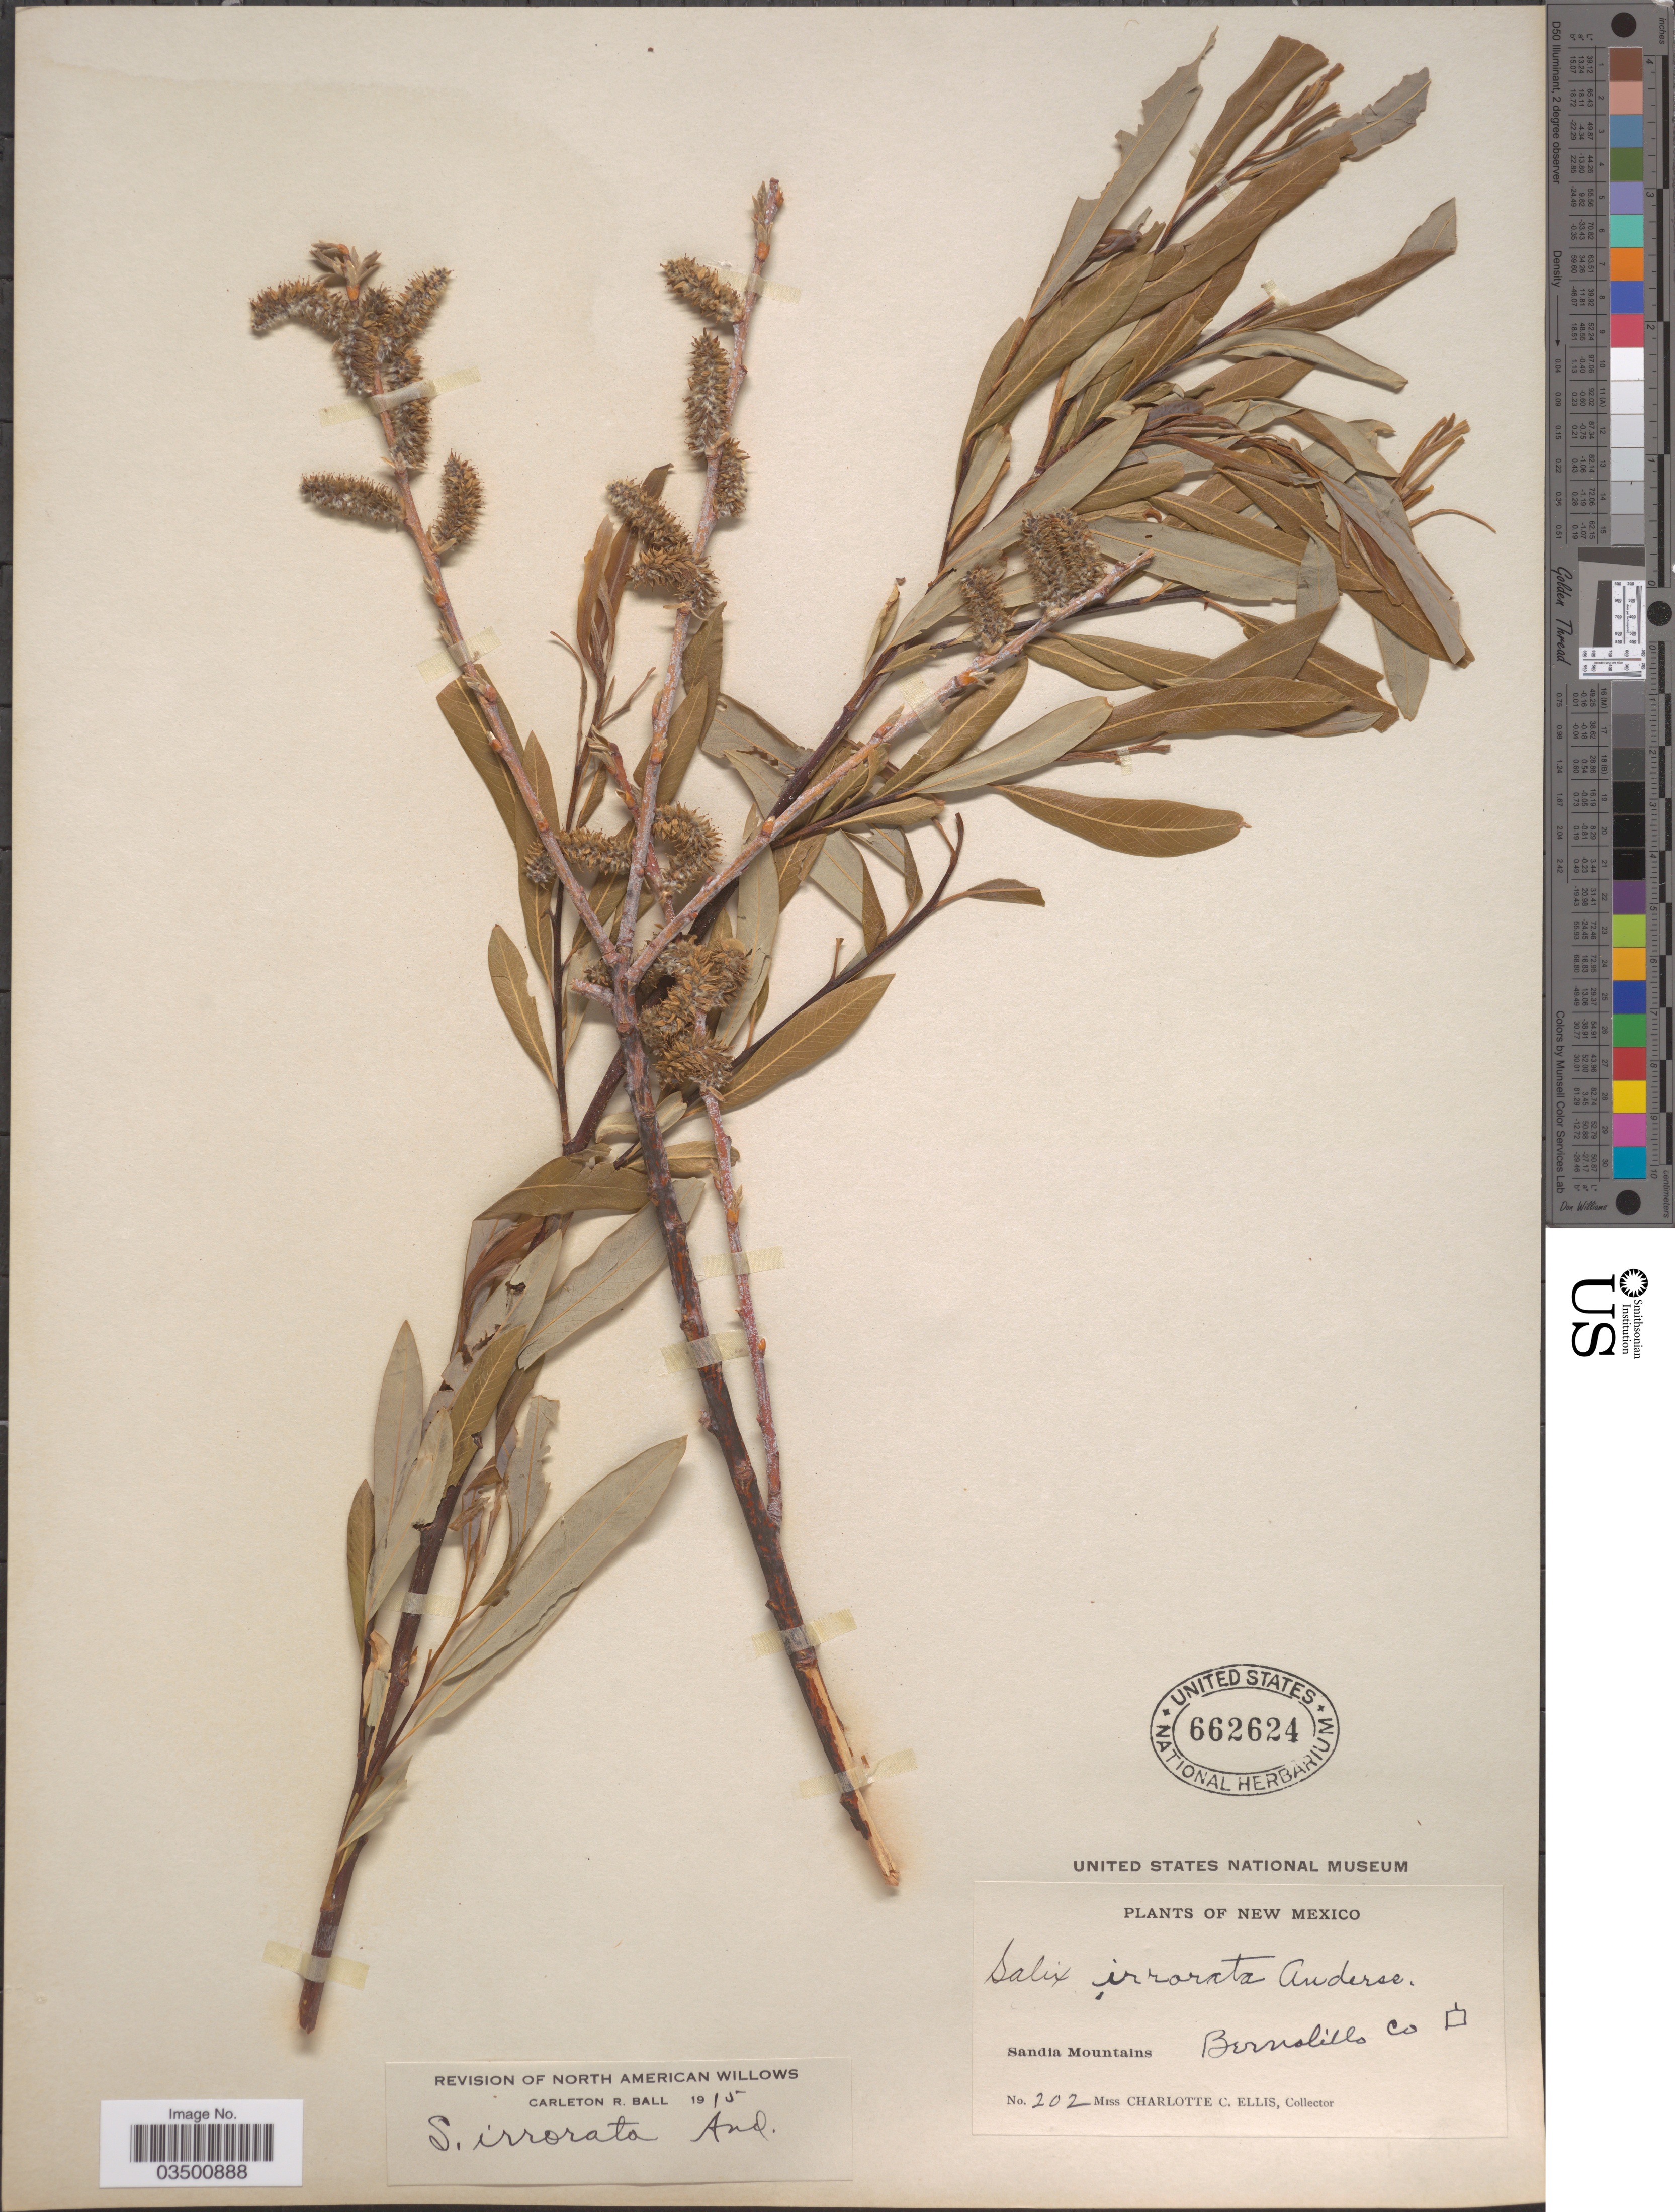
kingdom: Plantae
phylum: Tracheophyta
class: Magnoliopsida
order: Malpighiales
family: Salicaceae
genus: Salix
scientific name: Salix irrorata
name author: Andersson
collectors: C. C. Ellis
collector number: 202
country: United States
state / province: New Mexico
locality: Sandia Mountains. Bernalillo Co.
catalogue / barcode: US 662624